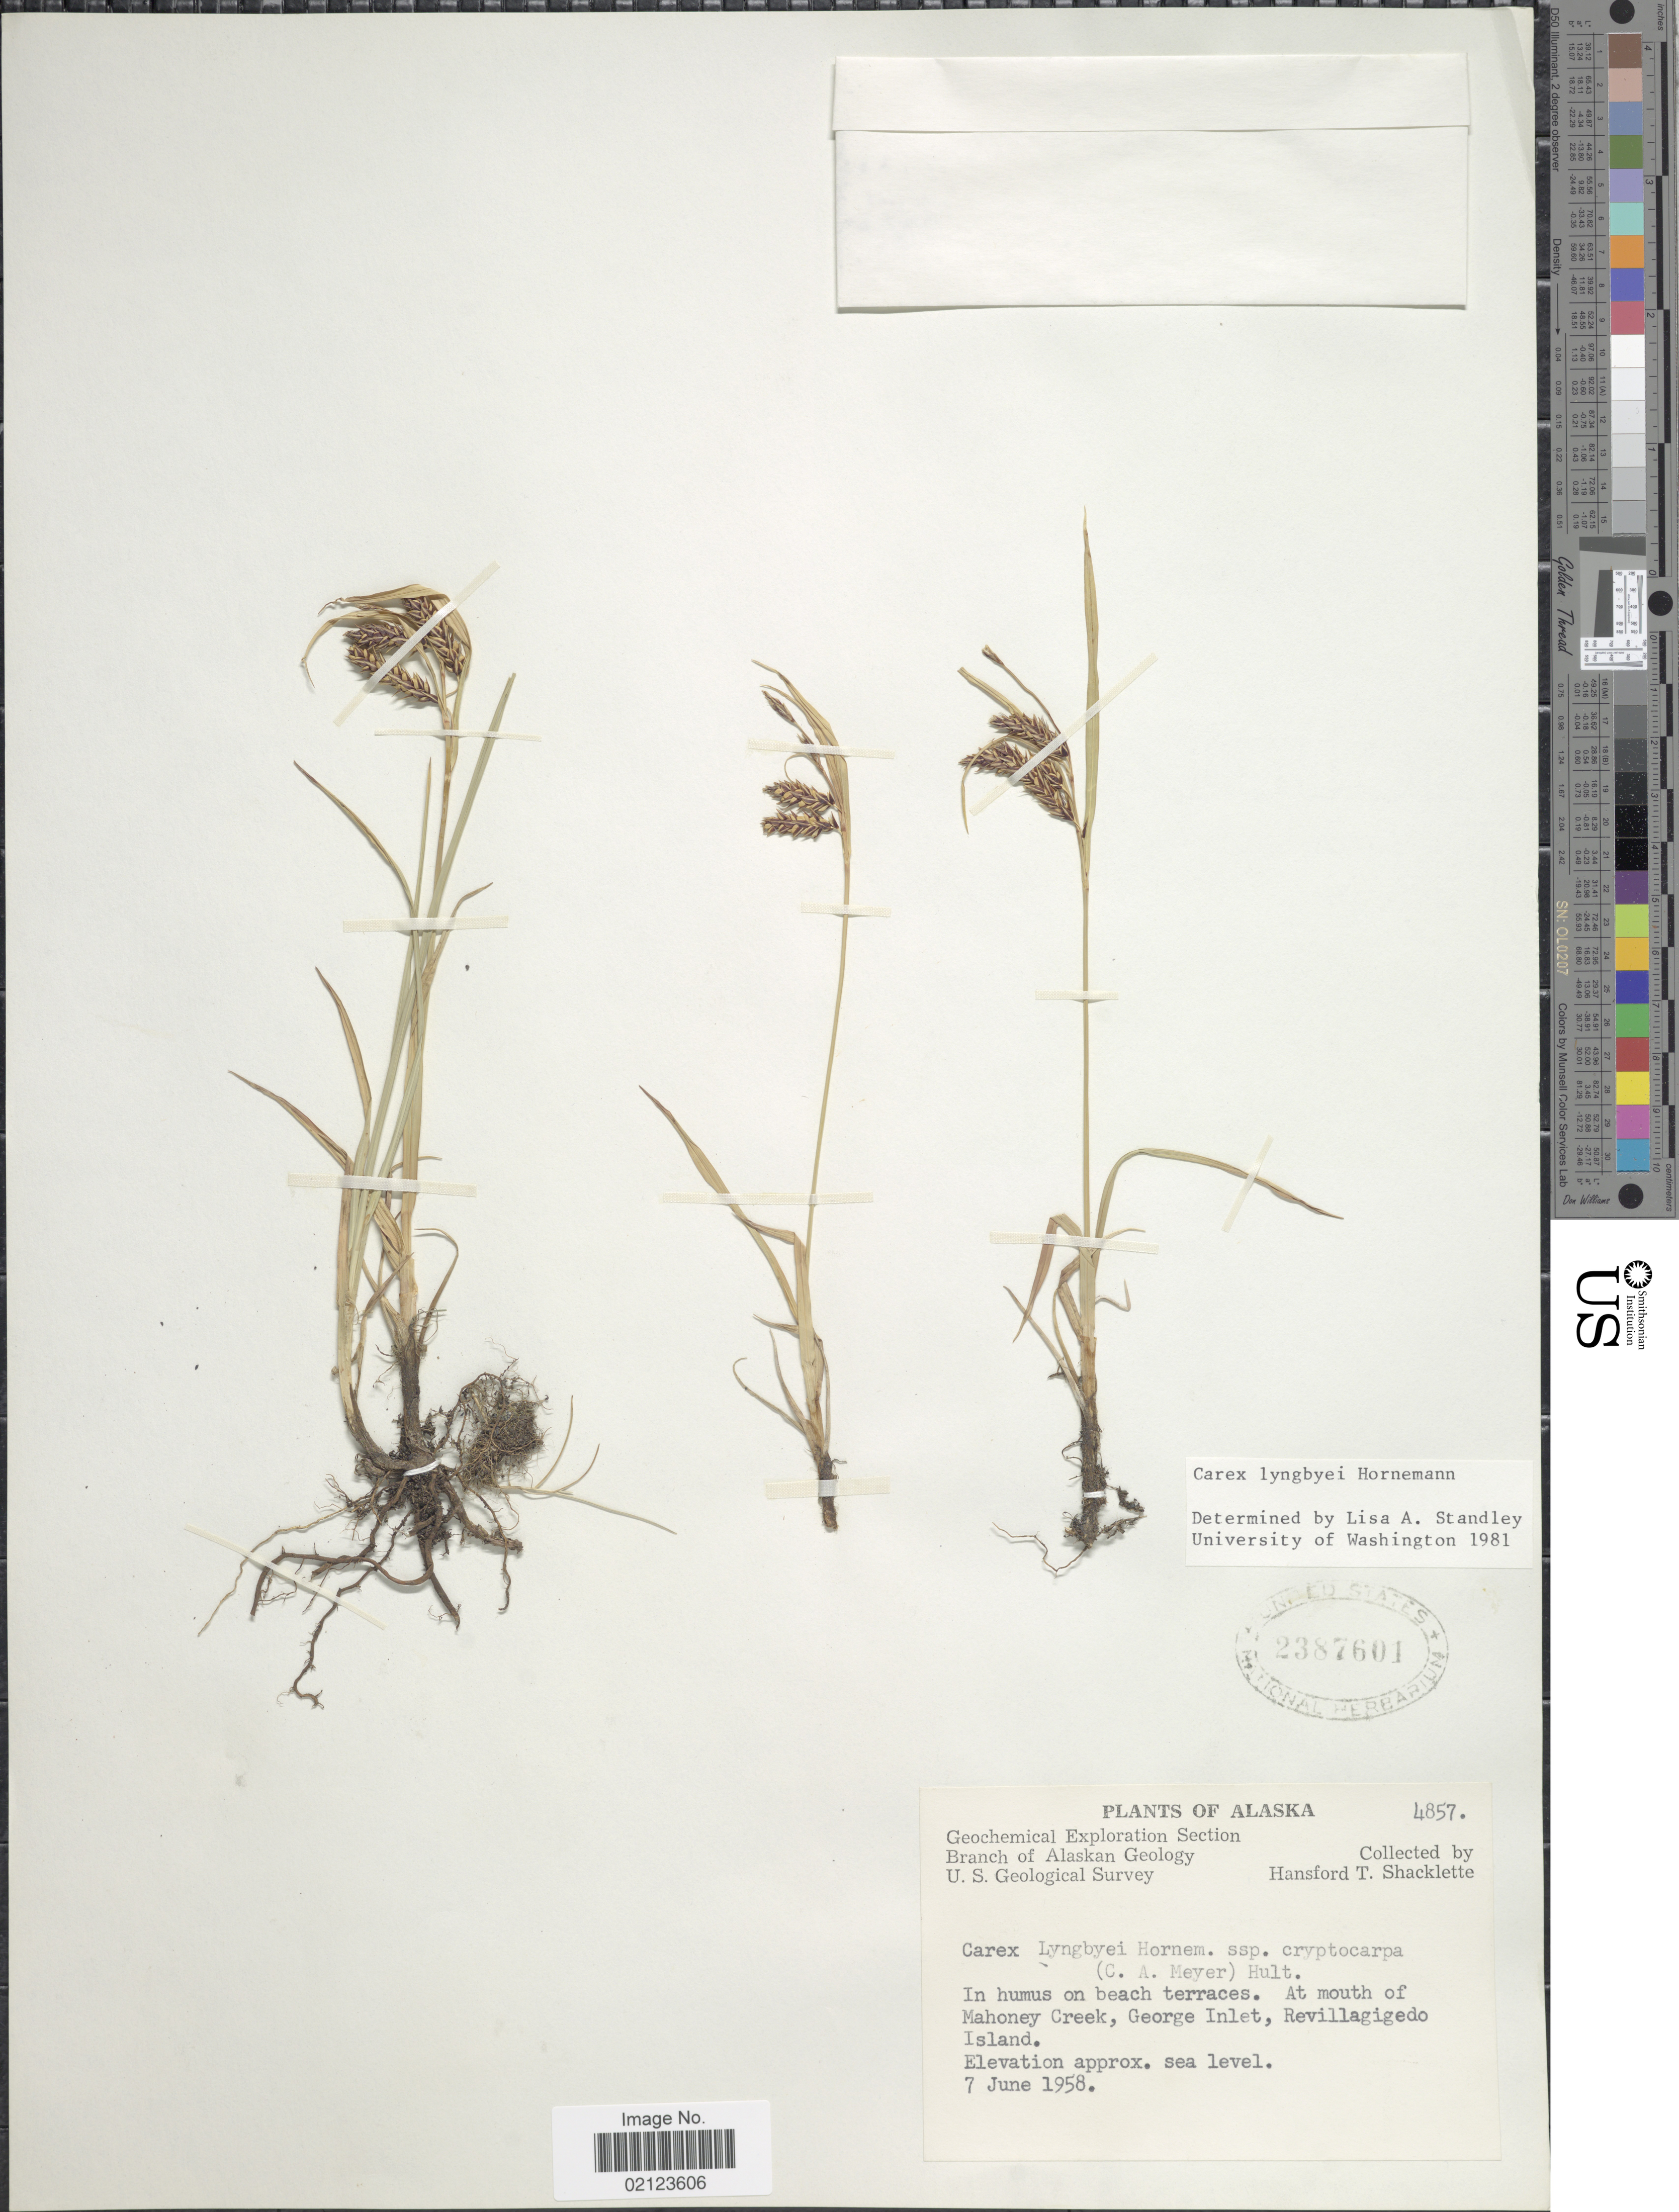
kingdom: Plantae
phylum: Tracheophyta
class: Liliopsida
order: Poales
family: Cyperaceae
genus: Carex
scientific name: Carex lyngbyei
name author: Hornem.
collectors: H. Shacklette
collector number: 4857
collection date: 1958-06-07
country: United States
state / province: Alaska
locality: At mouth of Mahoney Creek, George Inlet, Revillagigedo Island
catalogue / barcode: US 2387601